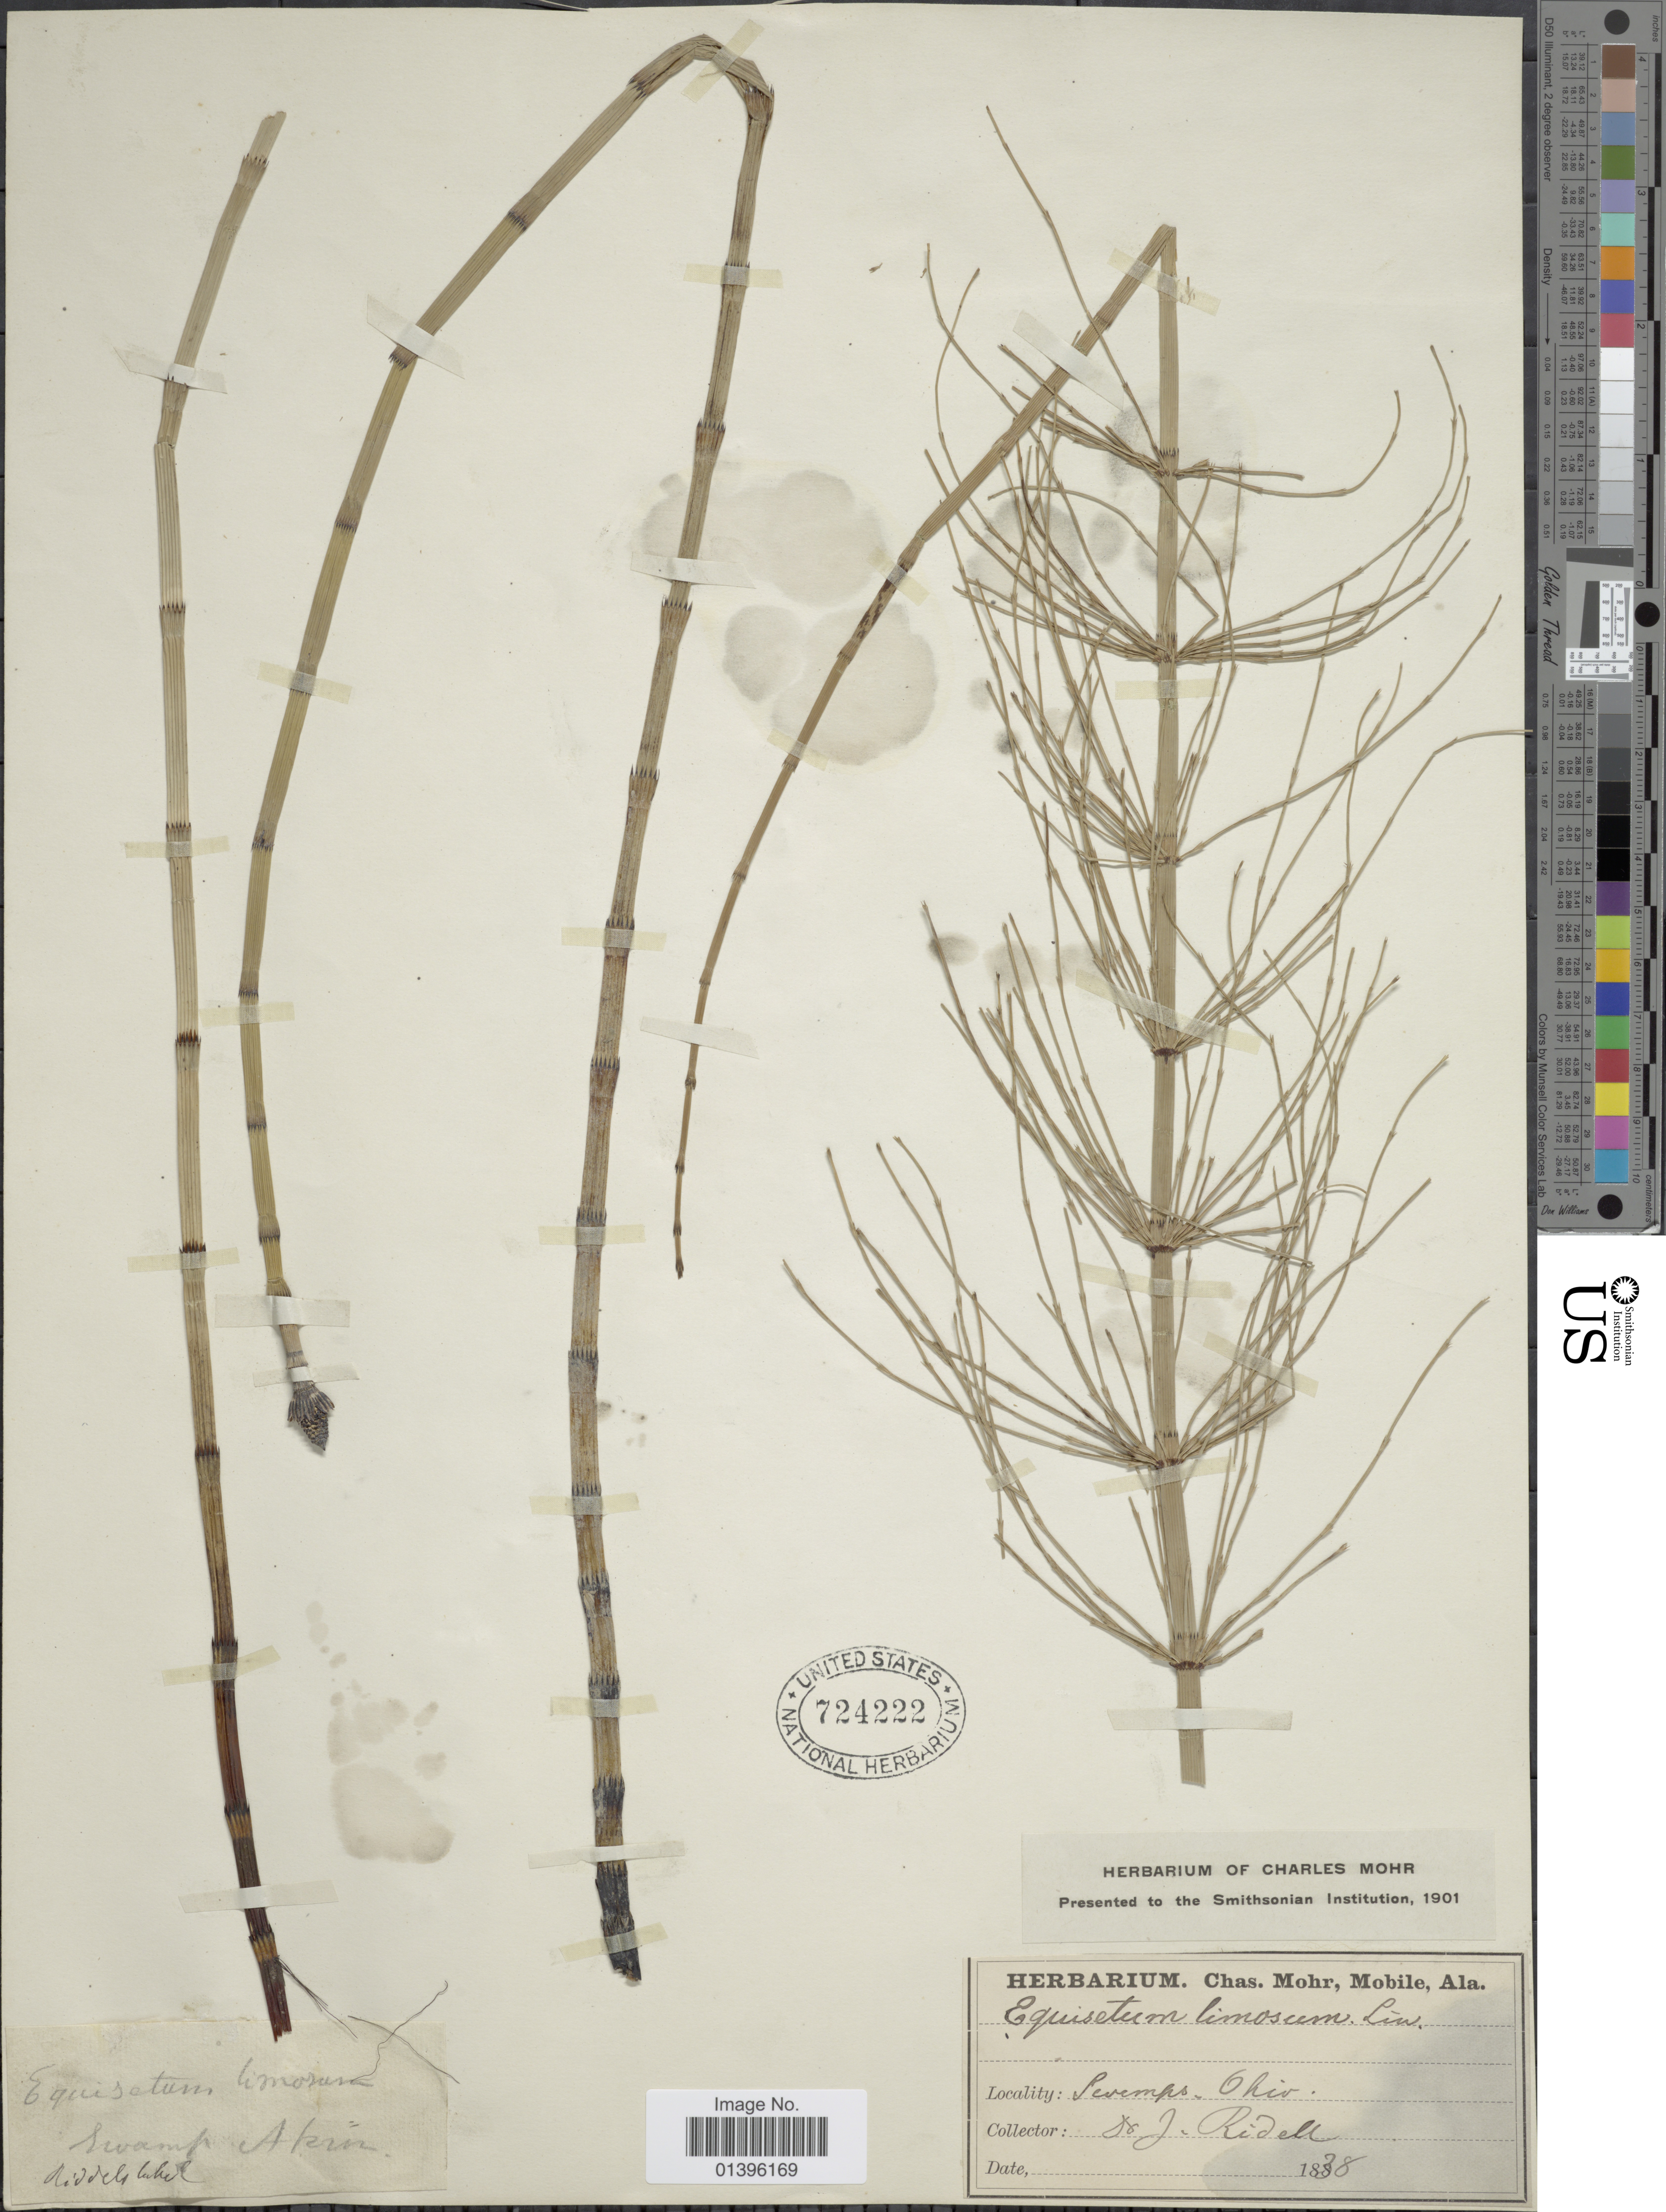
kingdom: Plantae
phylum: Tracheophyta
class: Polypodiopsida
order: Equisetales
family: Equisetaceae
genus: Equisetum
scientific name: Equisetum fluviatile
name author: L.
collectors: J. Ridell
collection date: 1838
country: United States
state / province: Ohio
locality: Swamp Akron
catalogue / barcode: US 724222